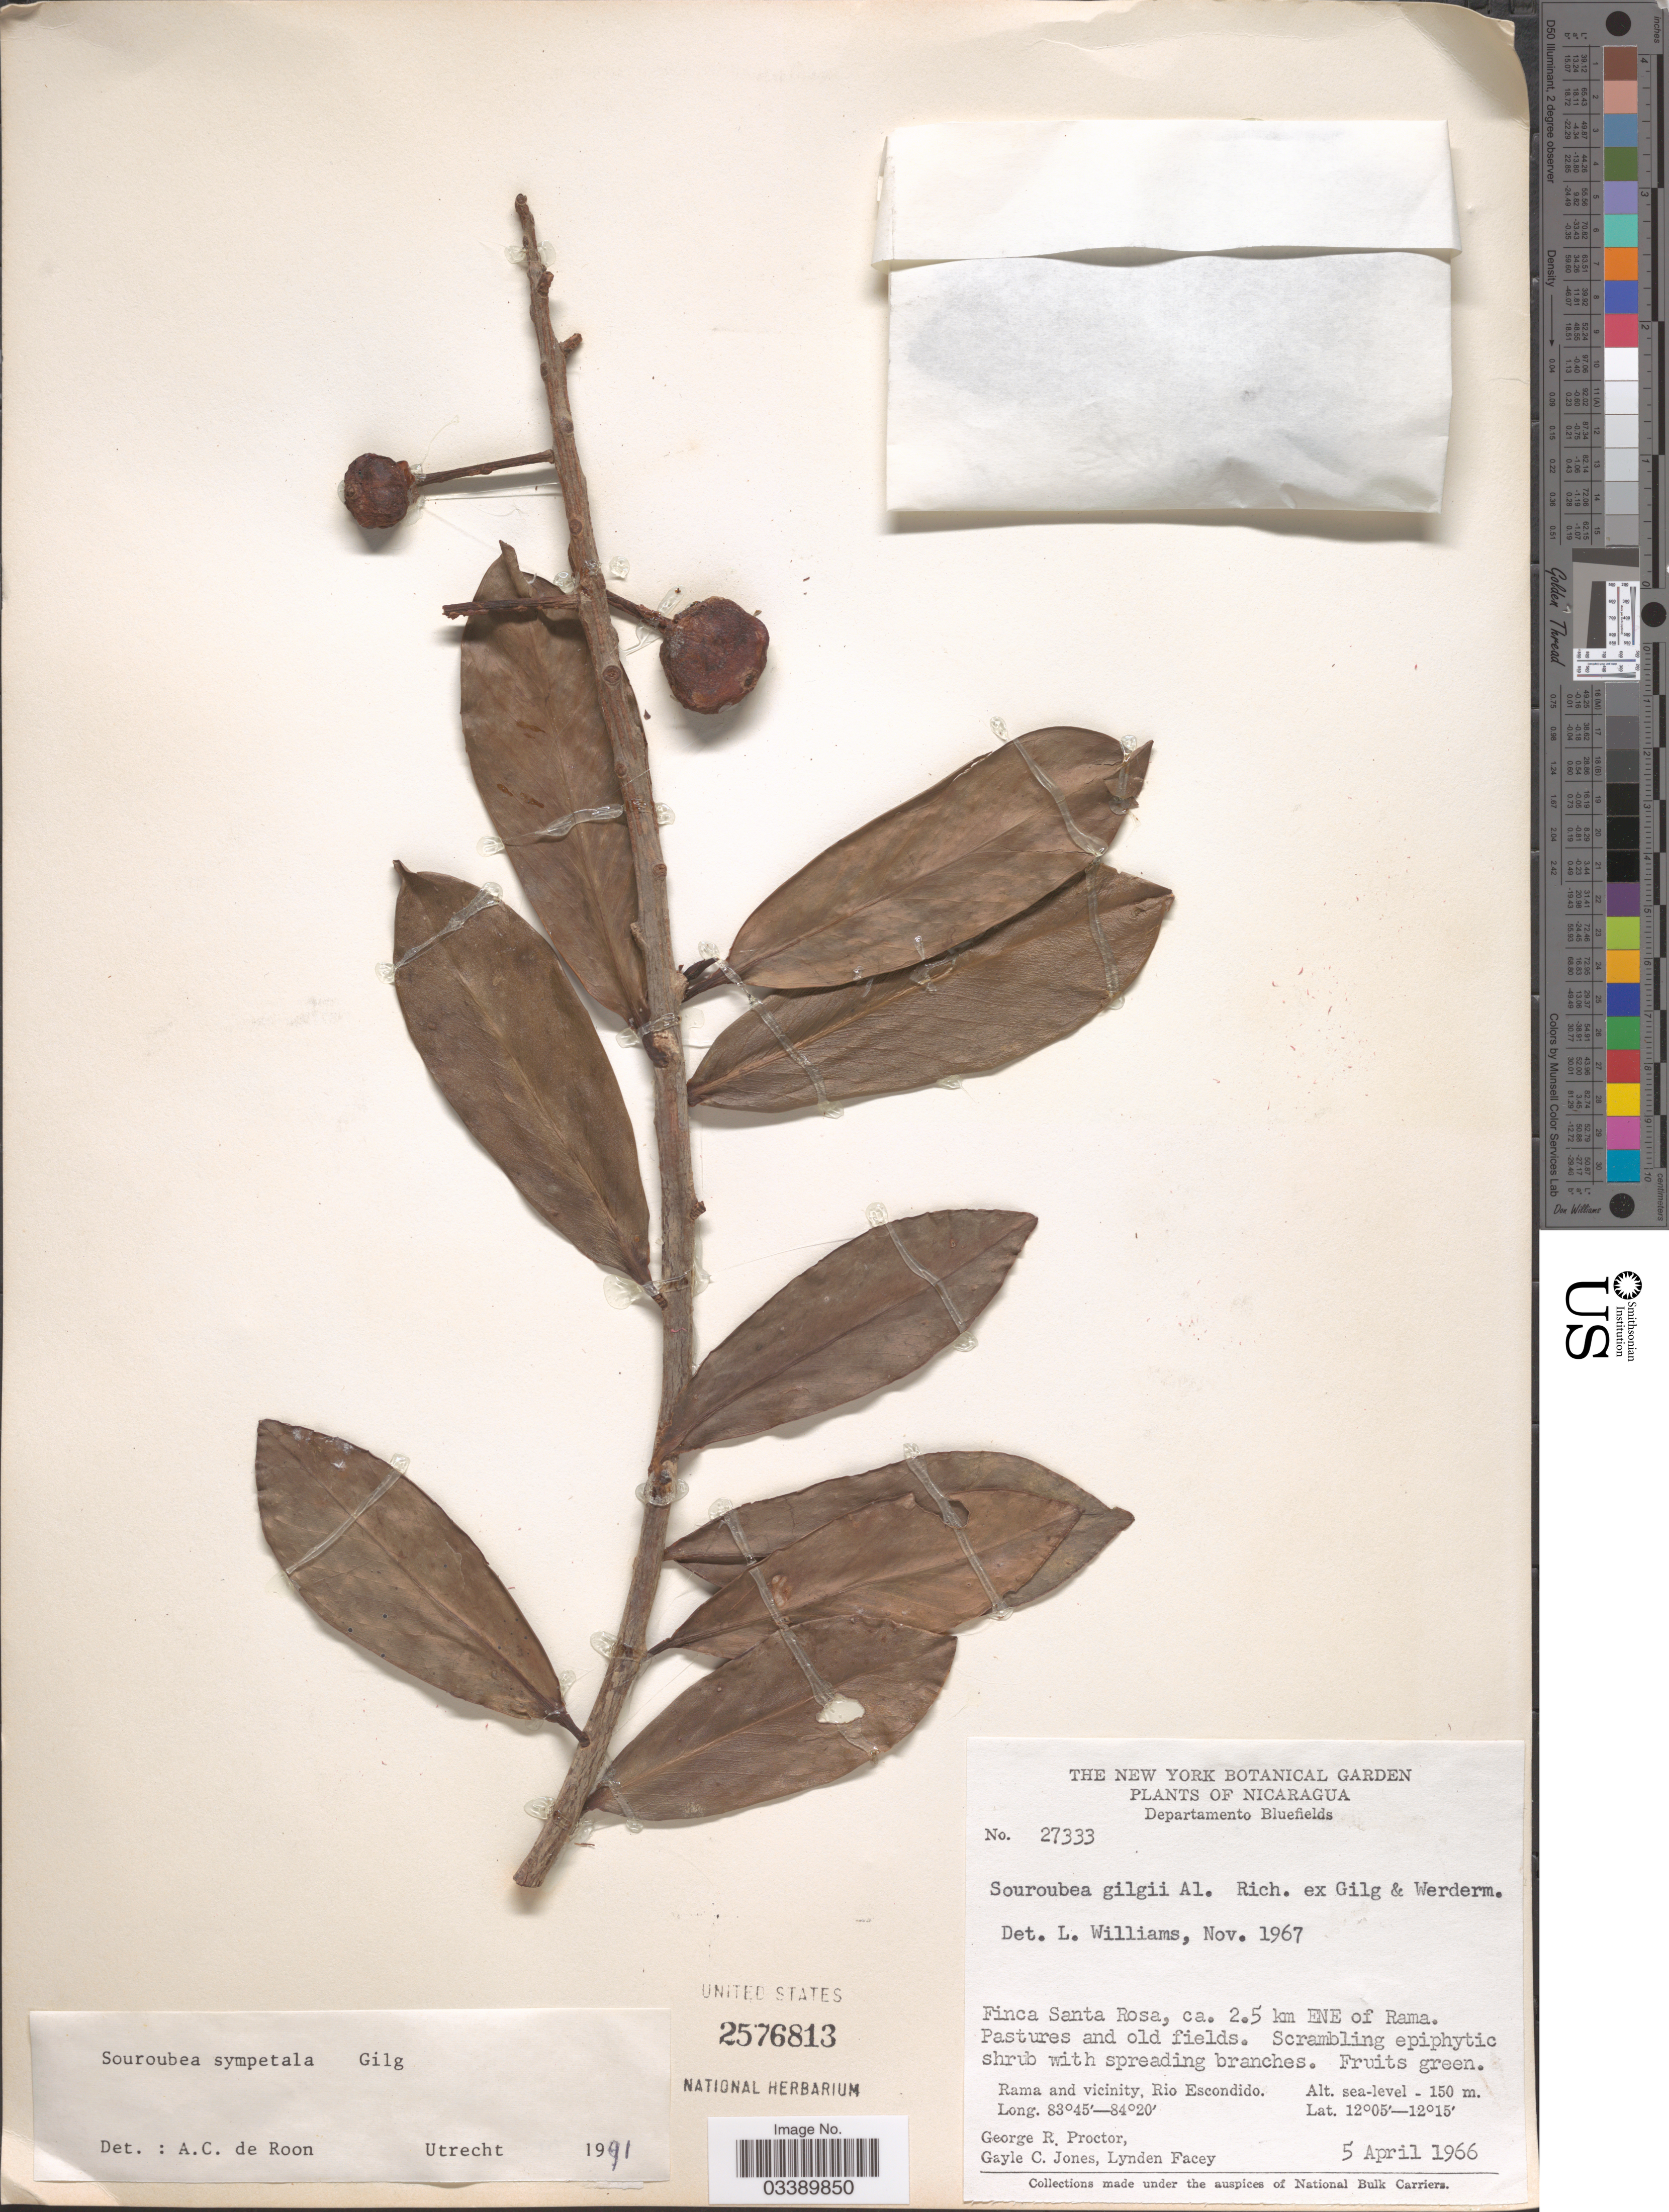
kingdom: Plantae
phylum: Tracheophyta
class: Magnoliopsida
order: Ericales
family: Marcgraviaceae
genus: Souroubea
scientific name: Souroubea sympetala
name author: Gilg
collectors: G. R. Proctor, G. C. Jones & L. Facey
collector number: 27333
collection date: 1966-04-05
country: Nicaragua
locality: Departamento Bluefields. Finca Santa Rosa, ca. 2.5 km ENE of Rama. Rama and vicinity, Rio Escondido.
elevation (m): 0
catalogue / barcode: US 2576813